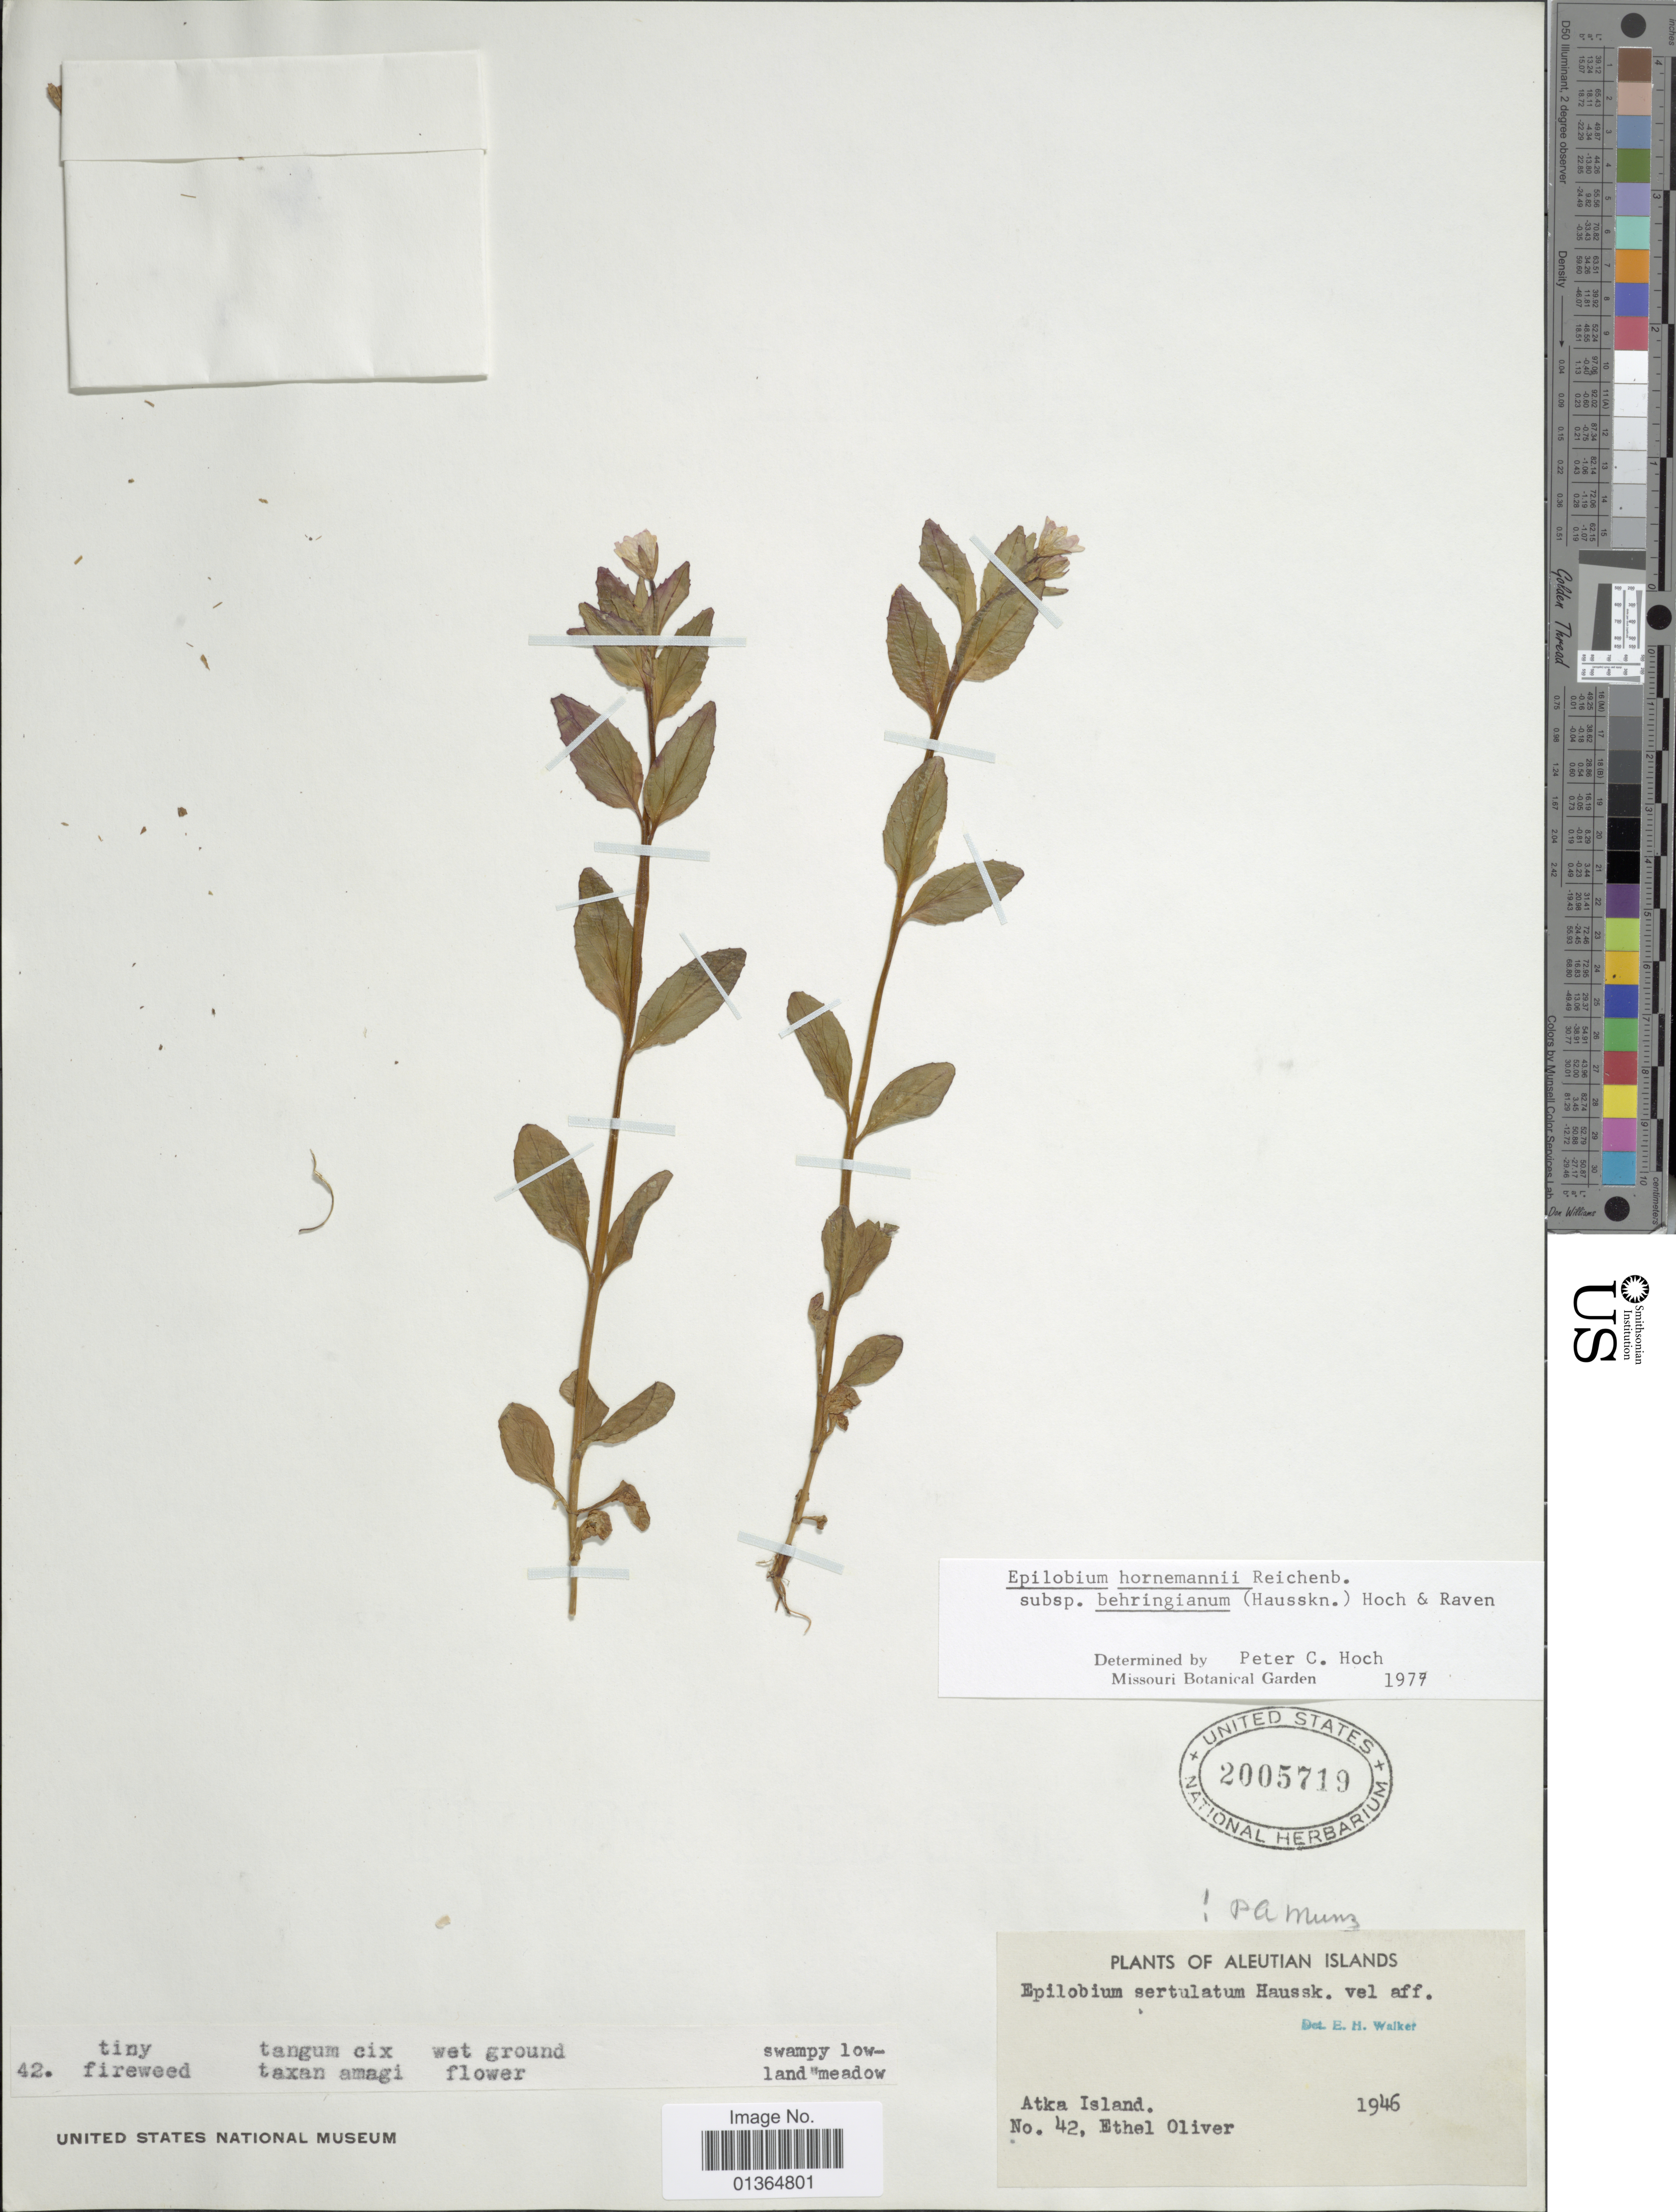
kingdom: Plantae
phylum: Tracheophyta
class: Magnoliopsida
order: Myrtales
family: Onagraceae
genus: Epilobium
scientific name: Epilobium hornemannii subsp. behringianum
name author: (Hausskn.) Hoch & P.H. Raven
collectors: E. Oliver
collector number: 42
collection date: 1946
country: United States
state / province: Alaska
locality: Aleutian Islands. Atka Island.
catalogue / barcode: US 2005719